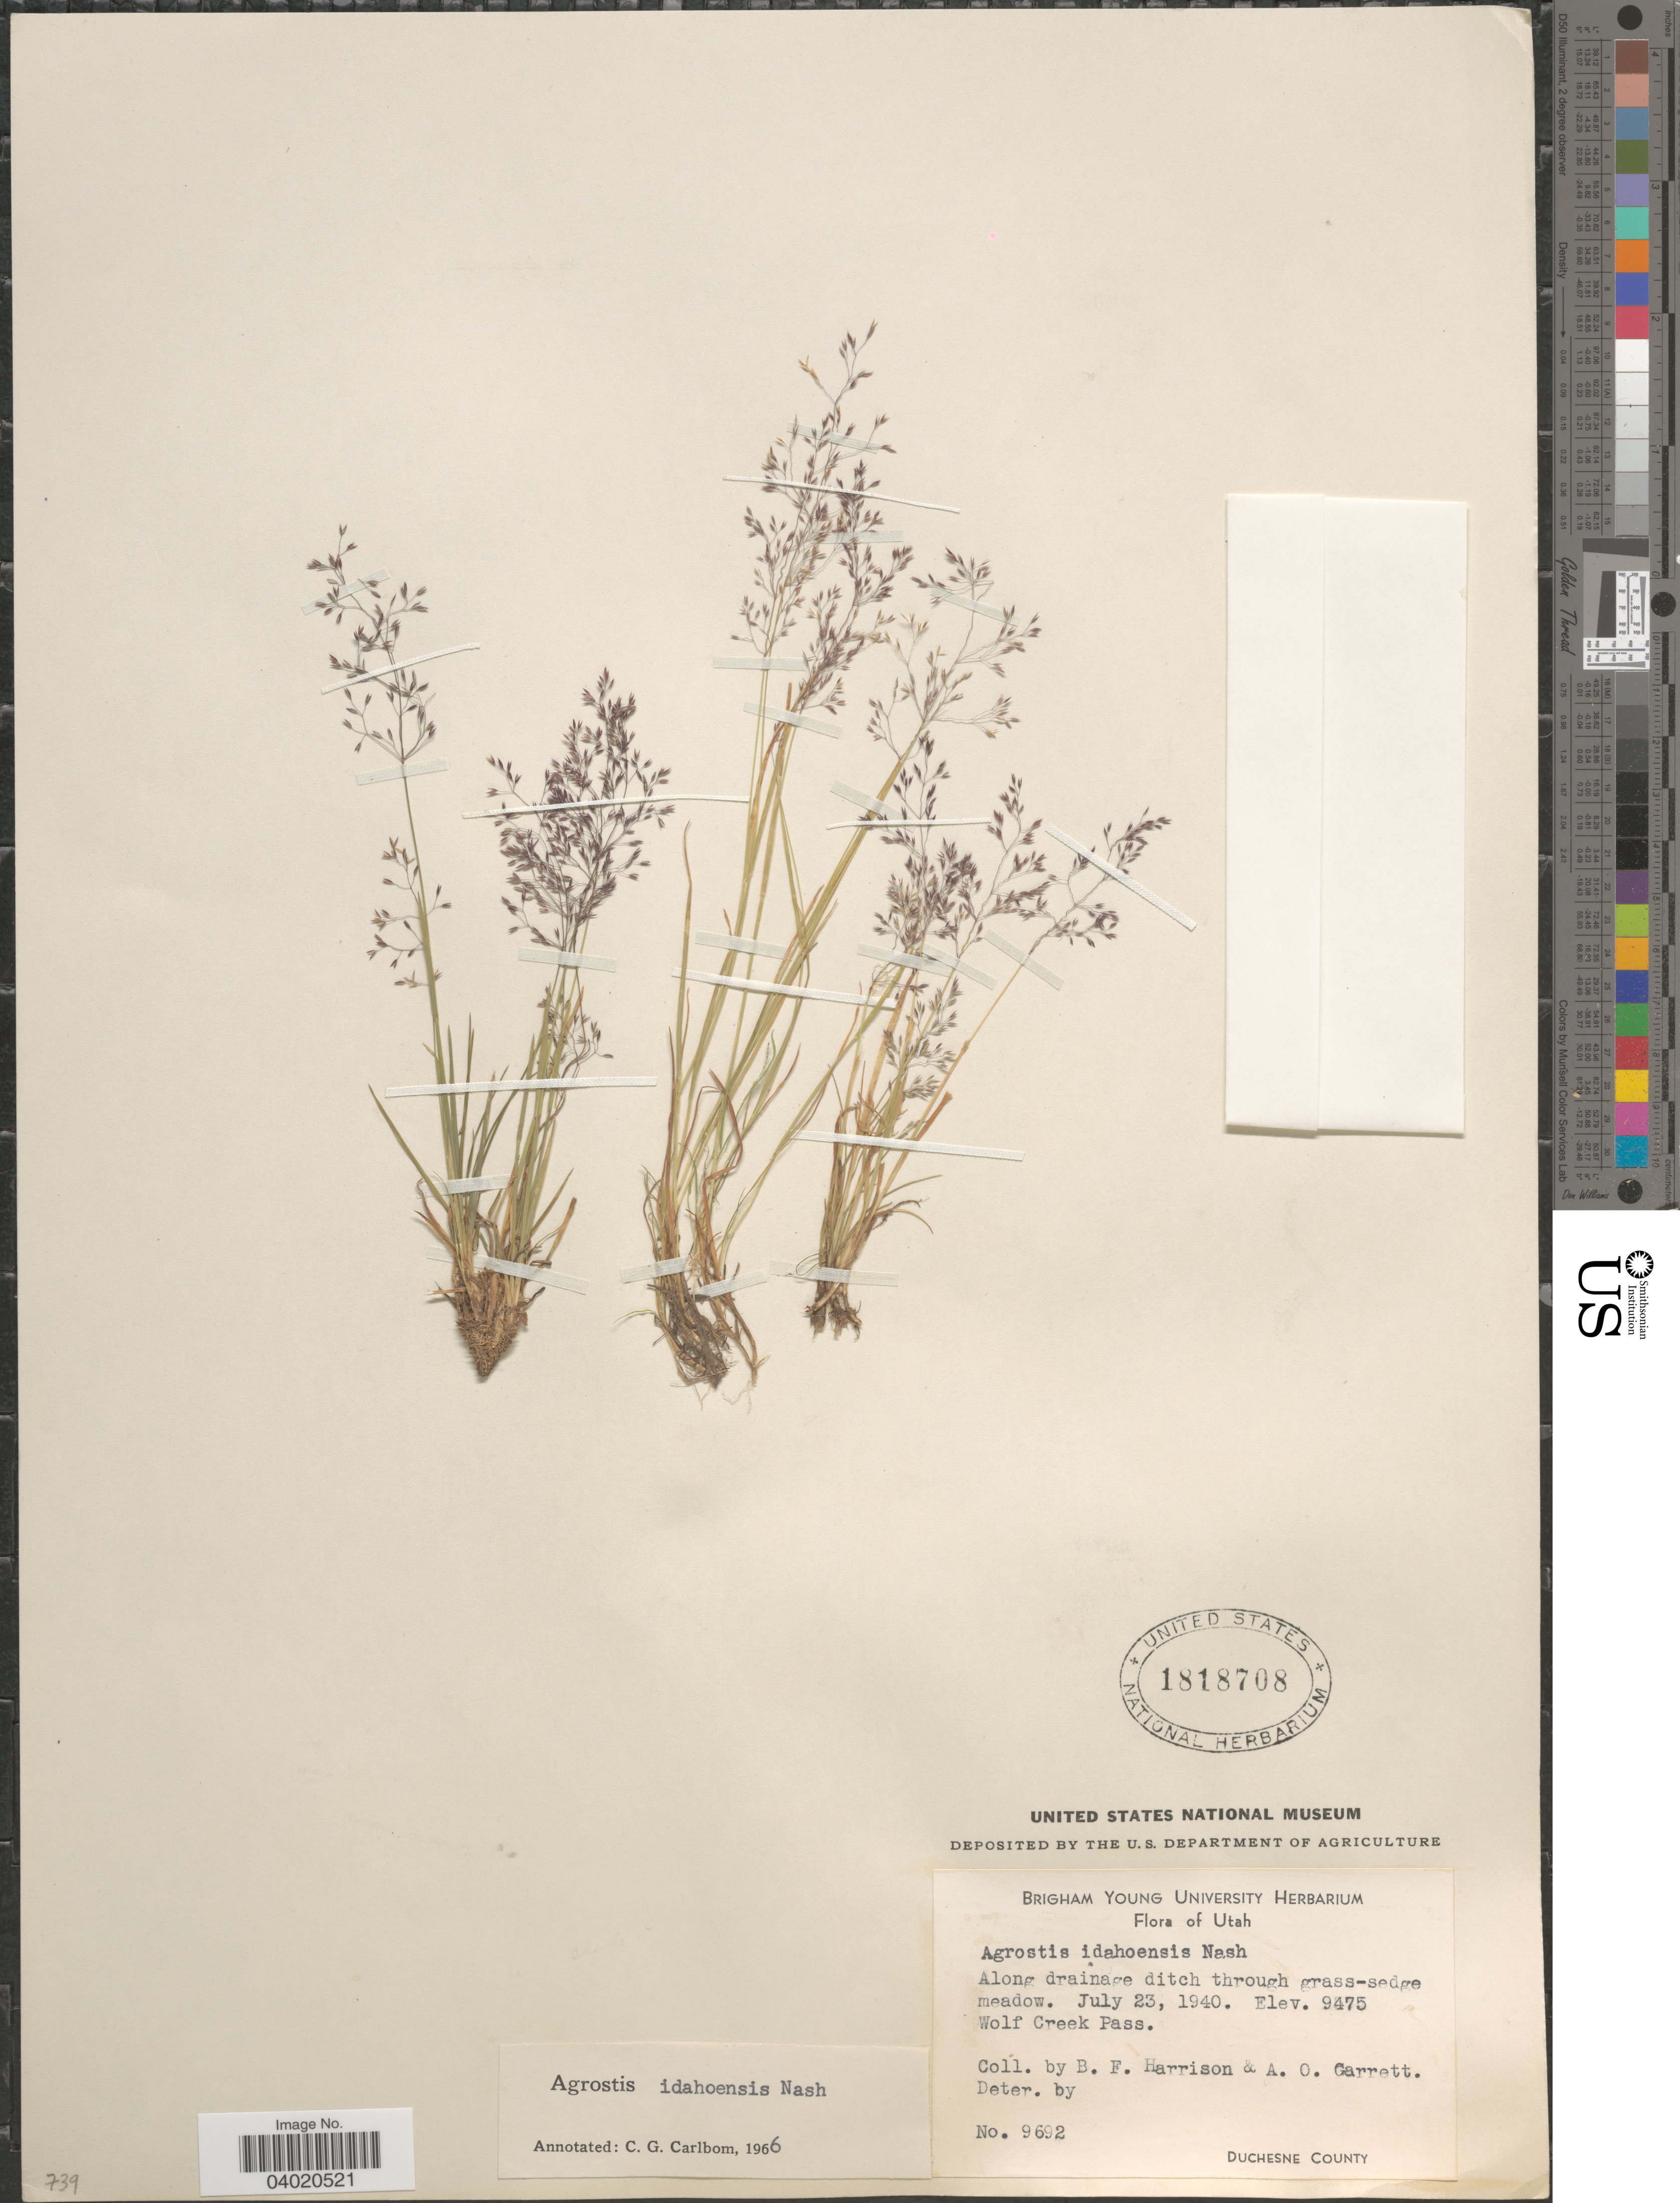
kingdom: Plantae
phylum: Tracheophyta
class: Liliopsida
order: Poales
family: Poaceae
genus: Agrostis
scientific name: Agrostis idahoensis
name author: Nash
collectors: B. F. Harrison & A. O. Garrett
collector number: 9692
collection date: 1940-07-23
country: United States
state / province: Utah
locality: Wolf Creek Pass. Duchesne County.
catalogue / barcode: US 1818708